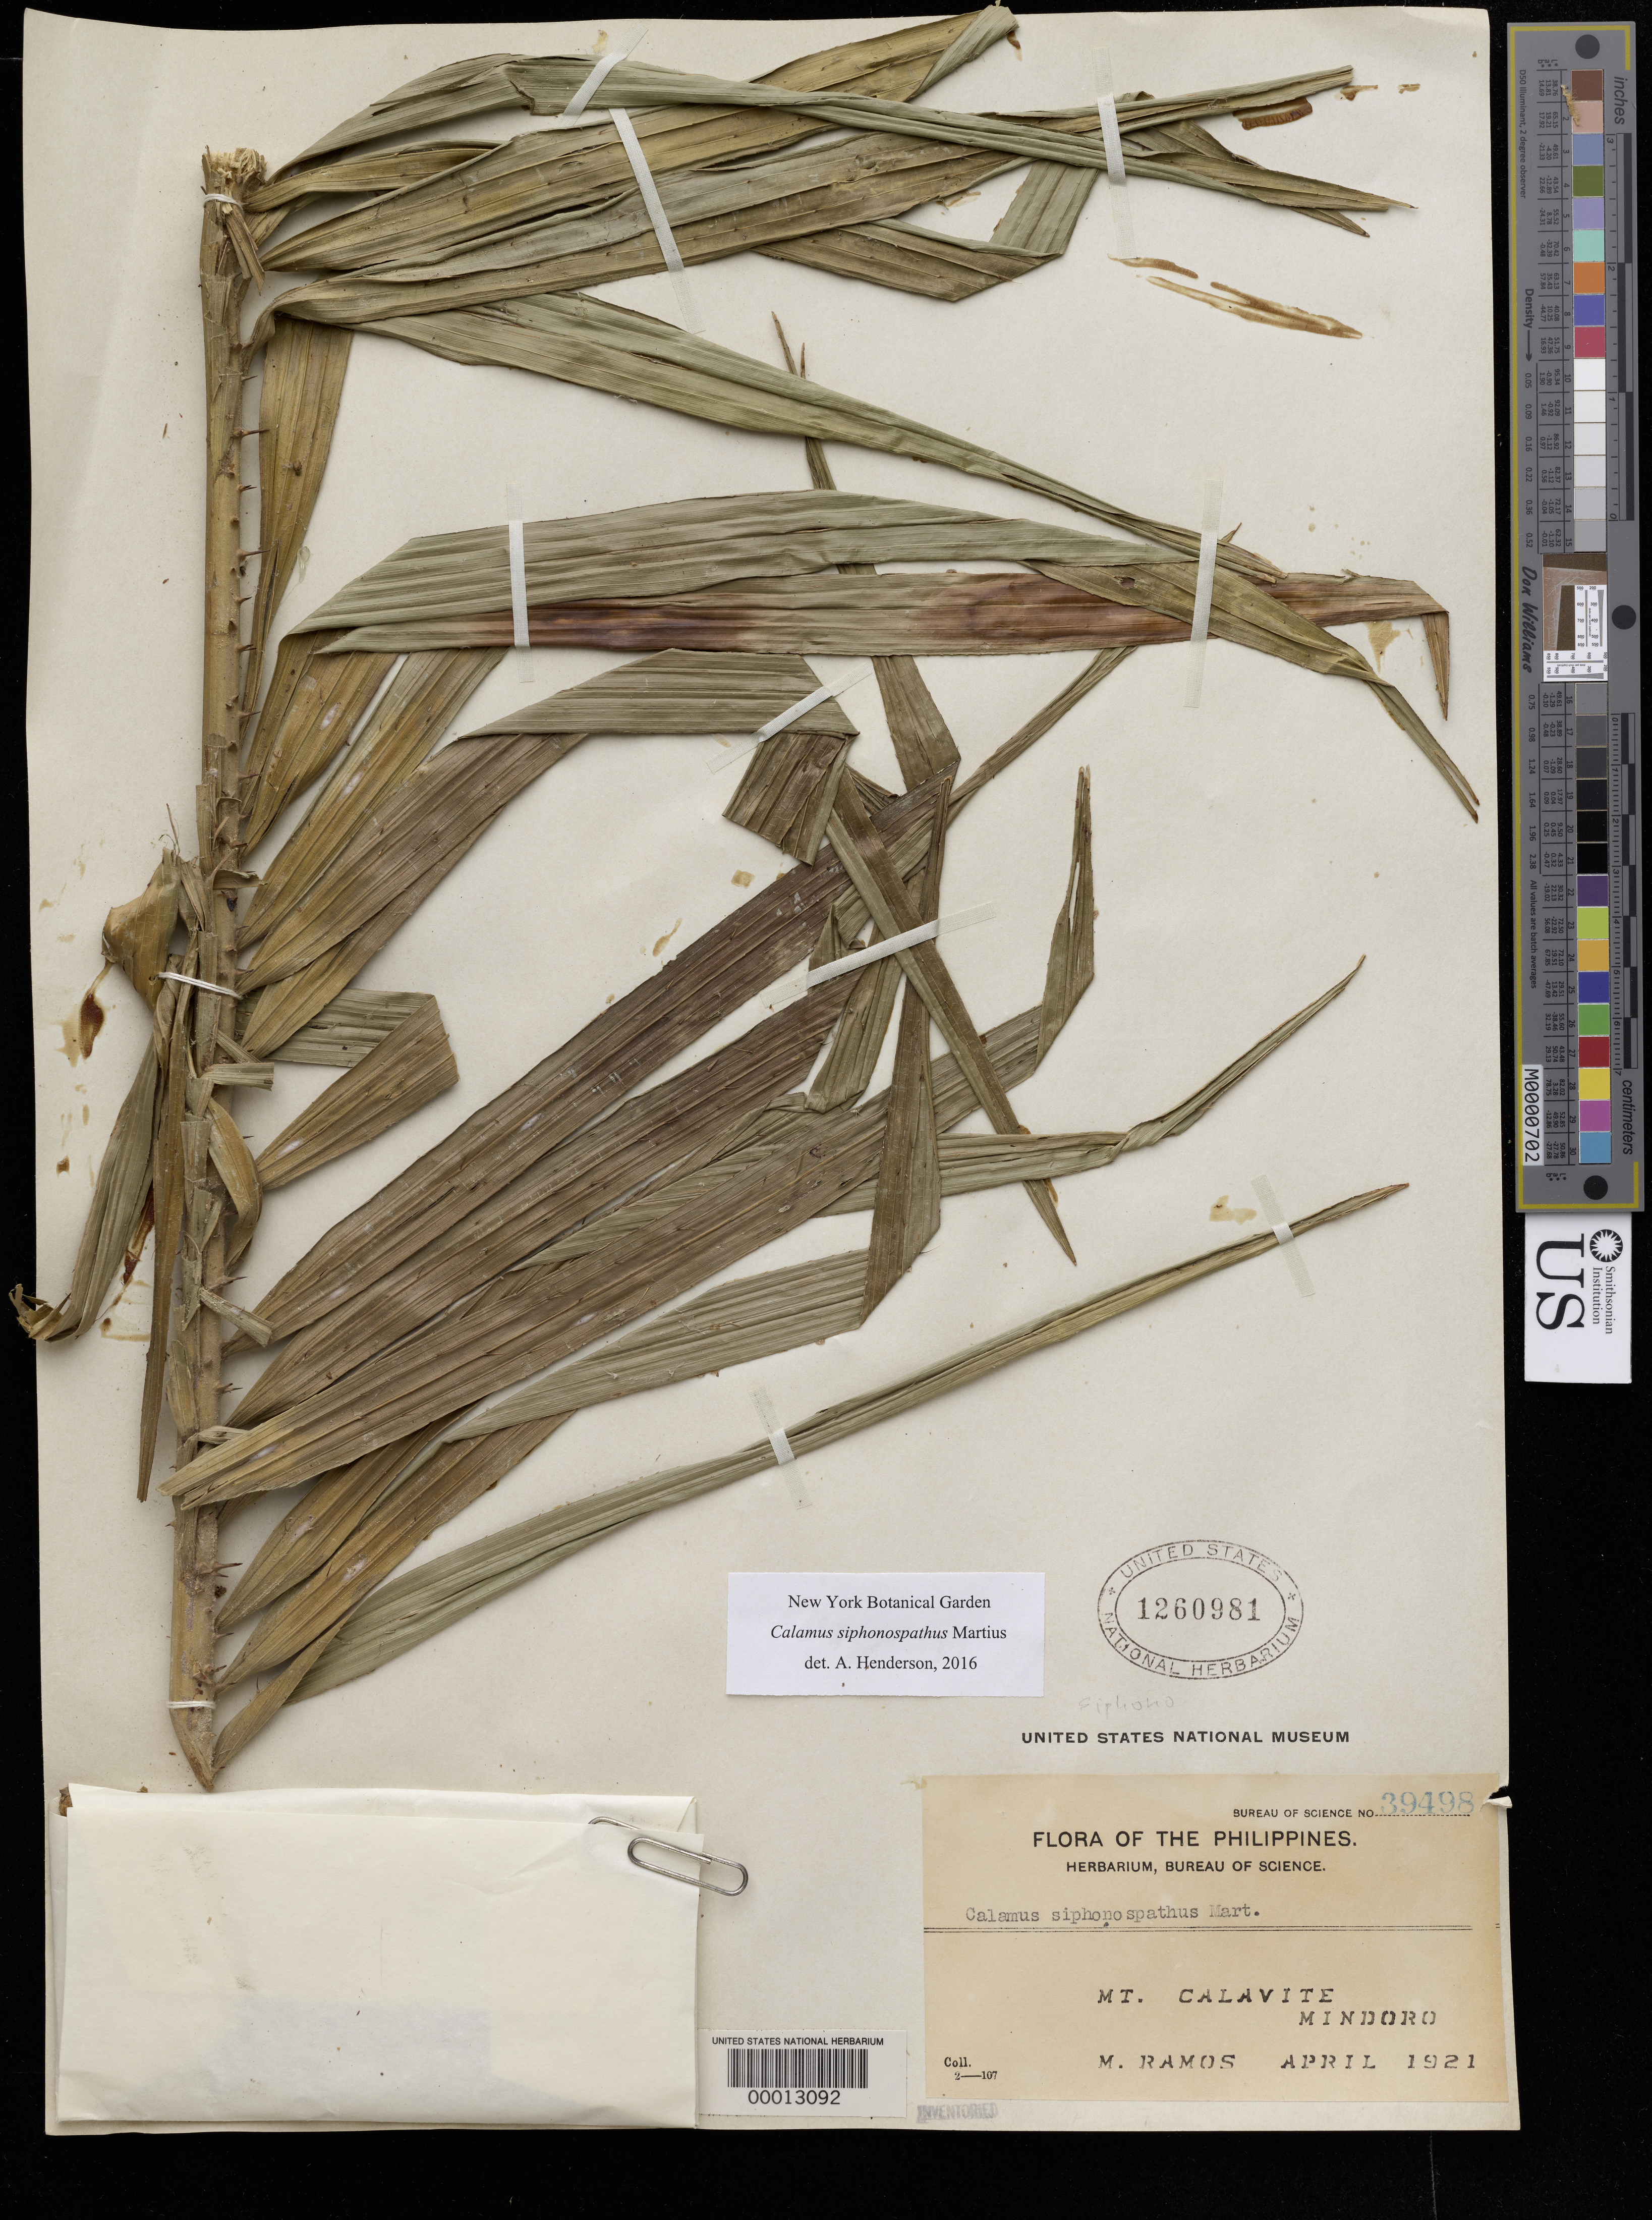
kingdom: Plantae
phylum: Tracheophyta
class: Liliopsida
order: Arecales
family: Arecaceae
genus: Calamus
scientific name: Calamus siphonospathus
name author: Martius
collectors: M. Ramos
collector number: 39498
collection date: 1921-04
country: Philippines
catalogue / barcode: US 1260981